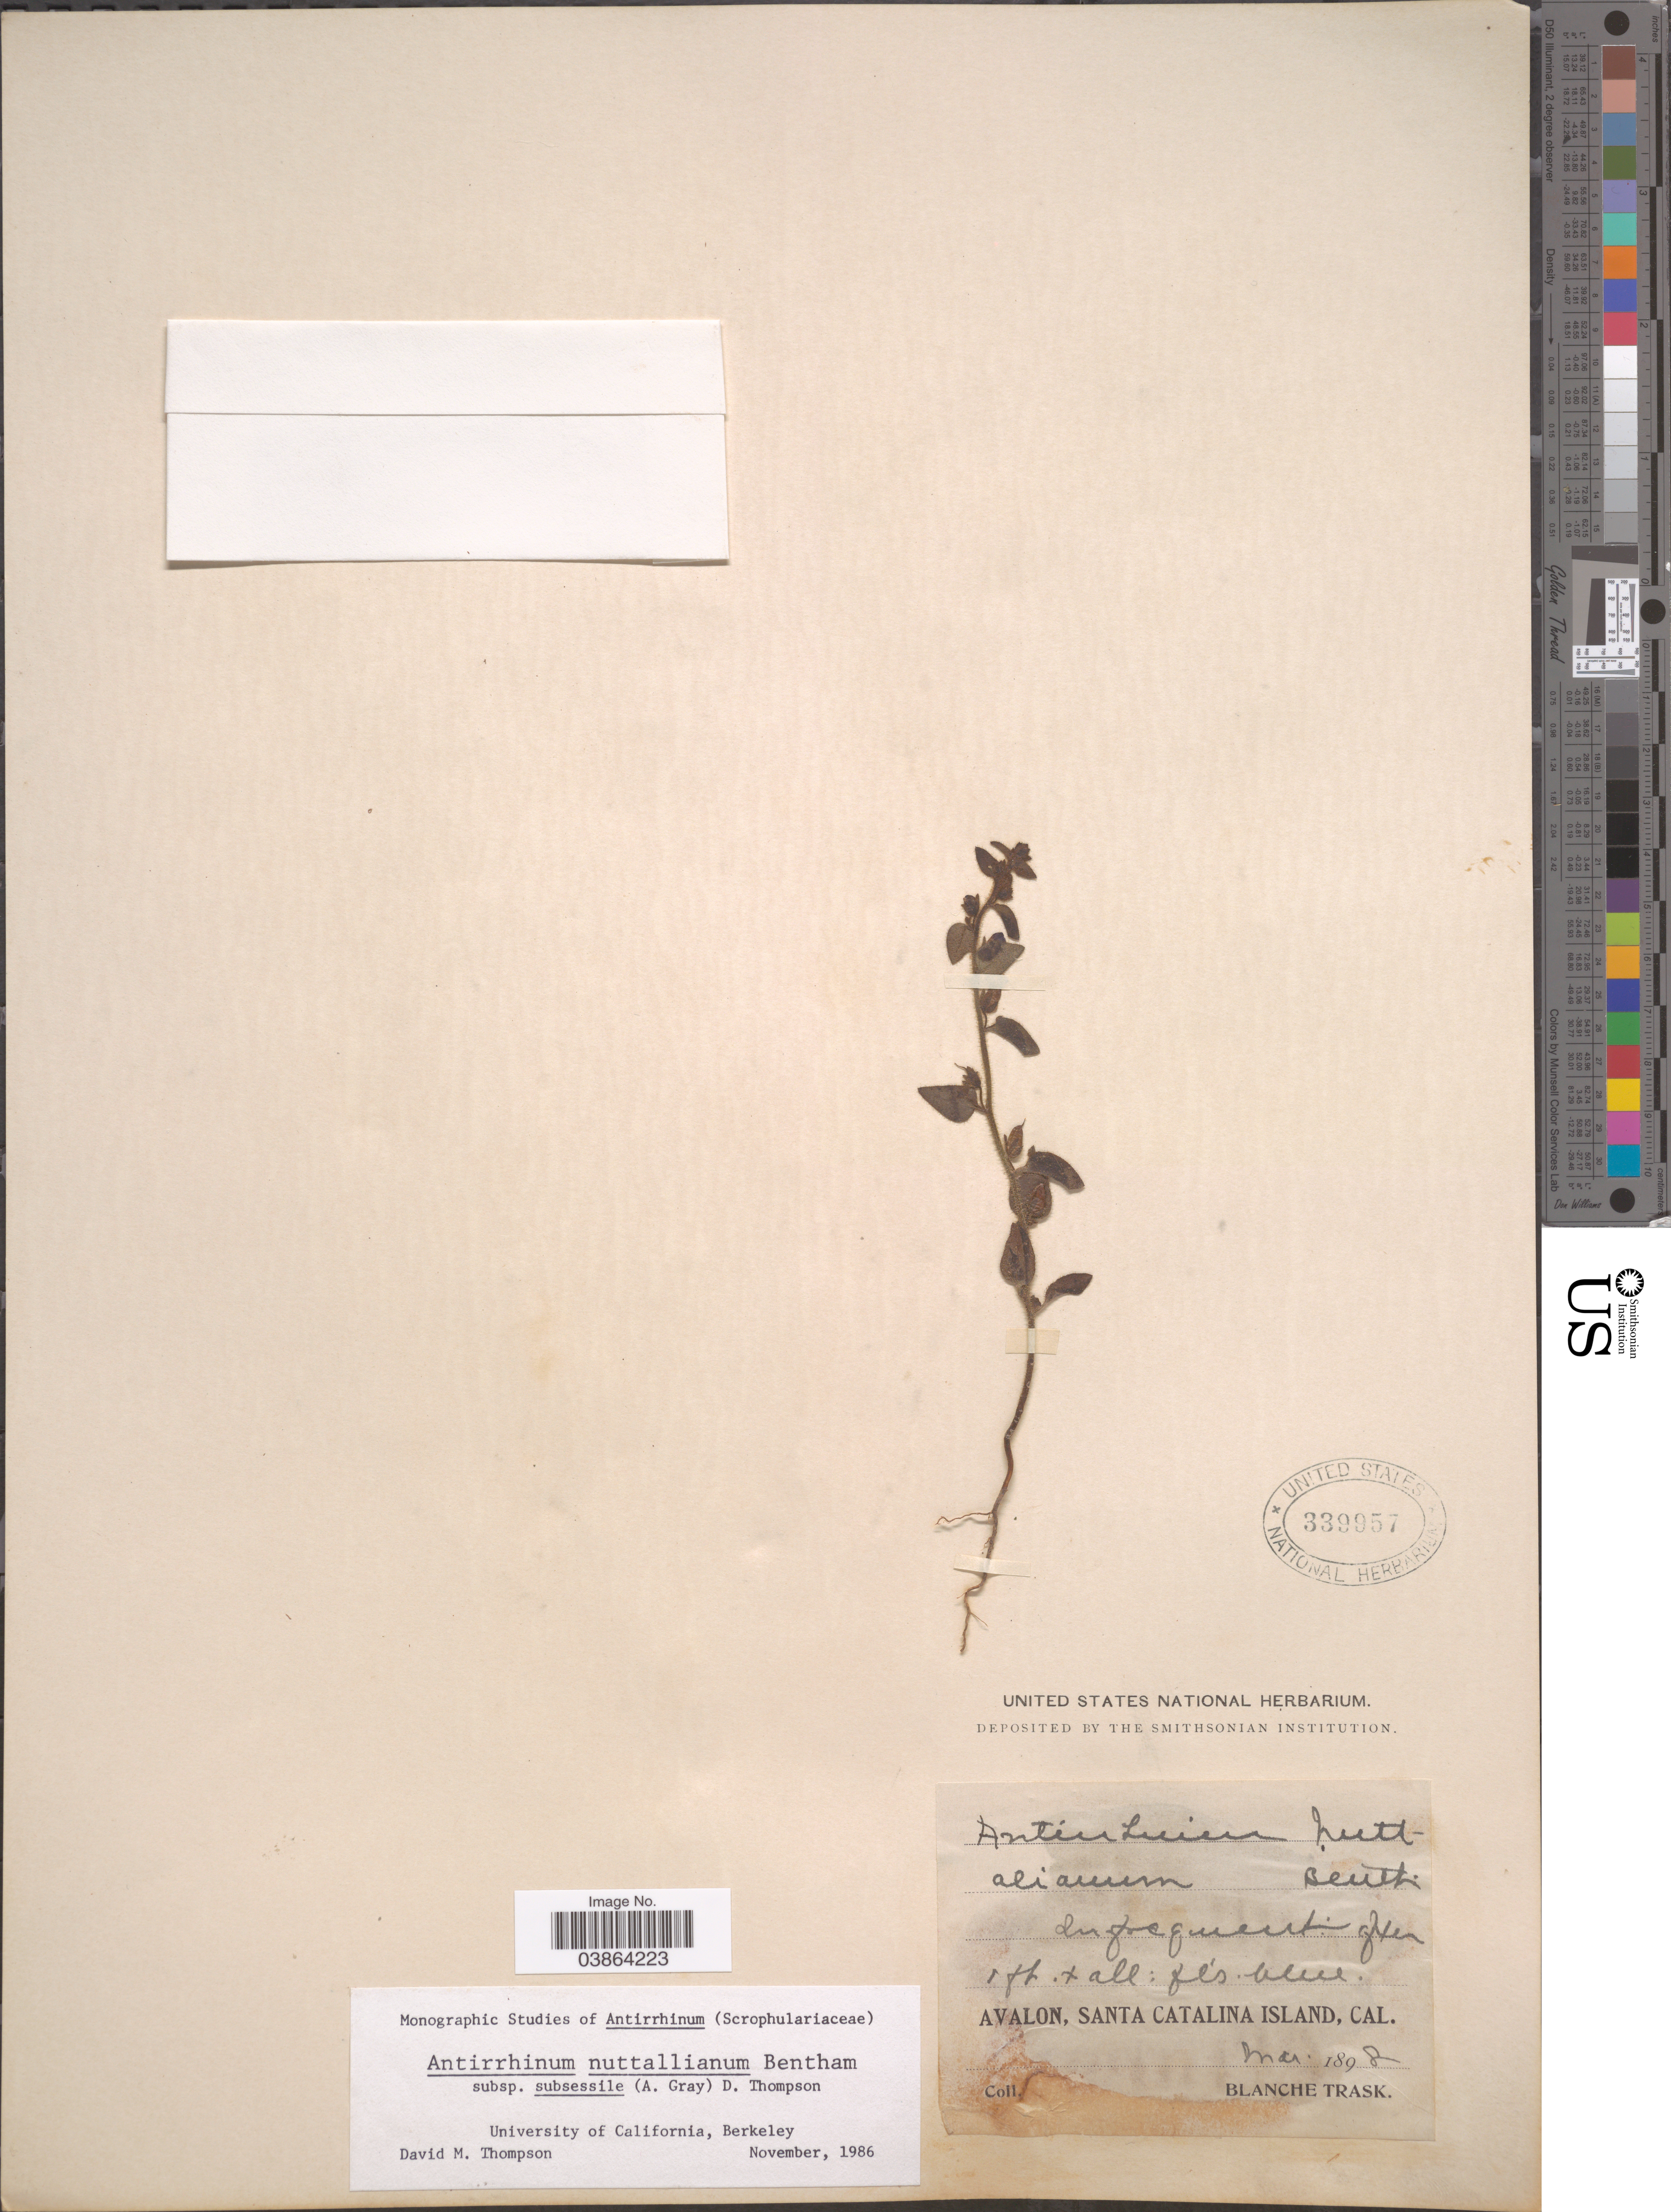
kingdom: Plantae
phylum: Tracheophyta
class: Magnoliopsida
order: Lamiales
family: Plantaginaceae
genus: Sairocarpus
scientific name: Sairocarpus nuttallianus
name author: (Benth.) D.A. Sutton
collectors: B. Trask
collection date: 1898-05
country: United States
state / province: California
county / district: Los Angeles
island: Santa Catalina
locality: Avalon, Santa Catalina Island.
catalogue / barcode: US 339957